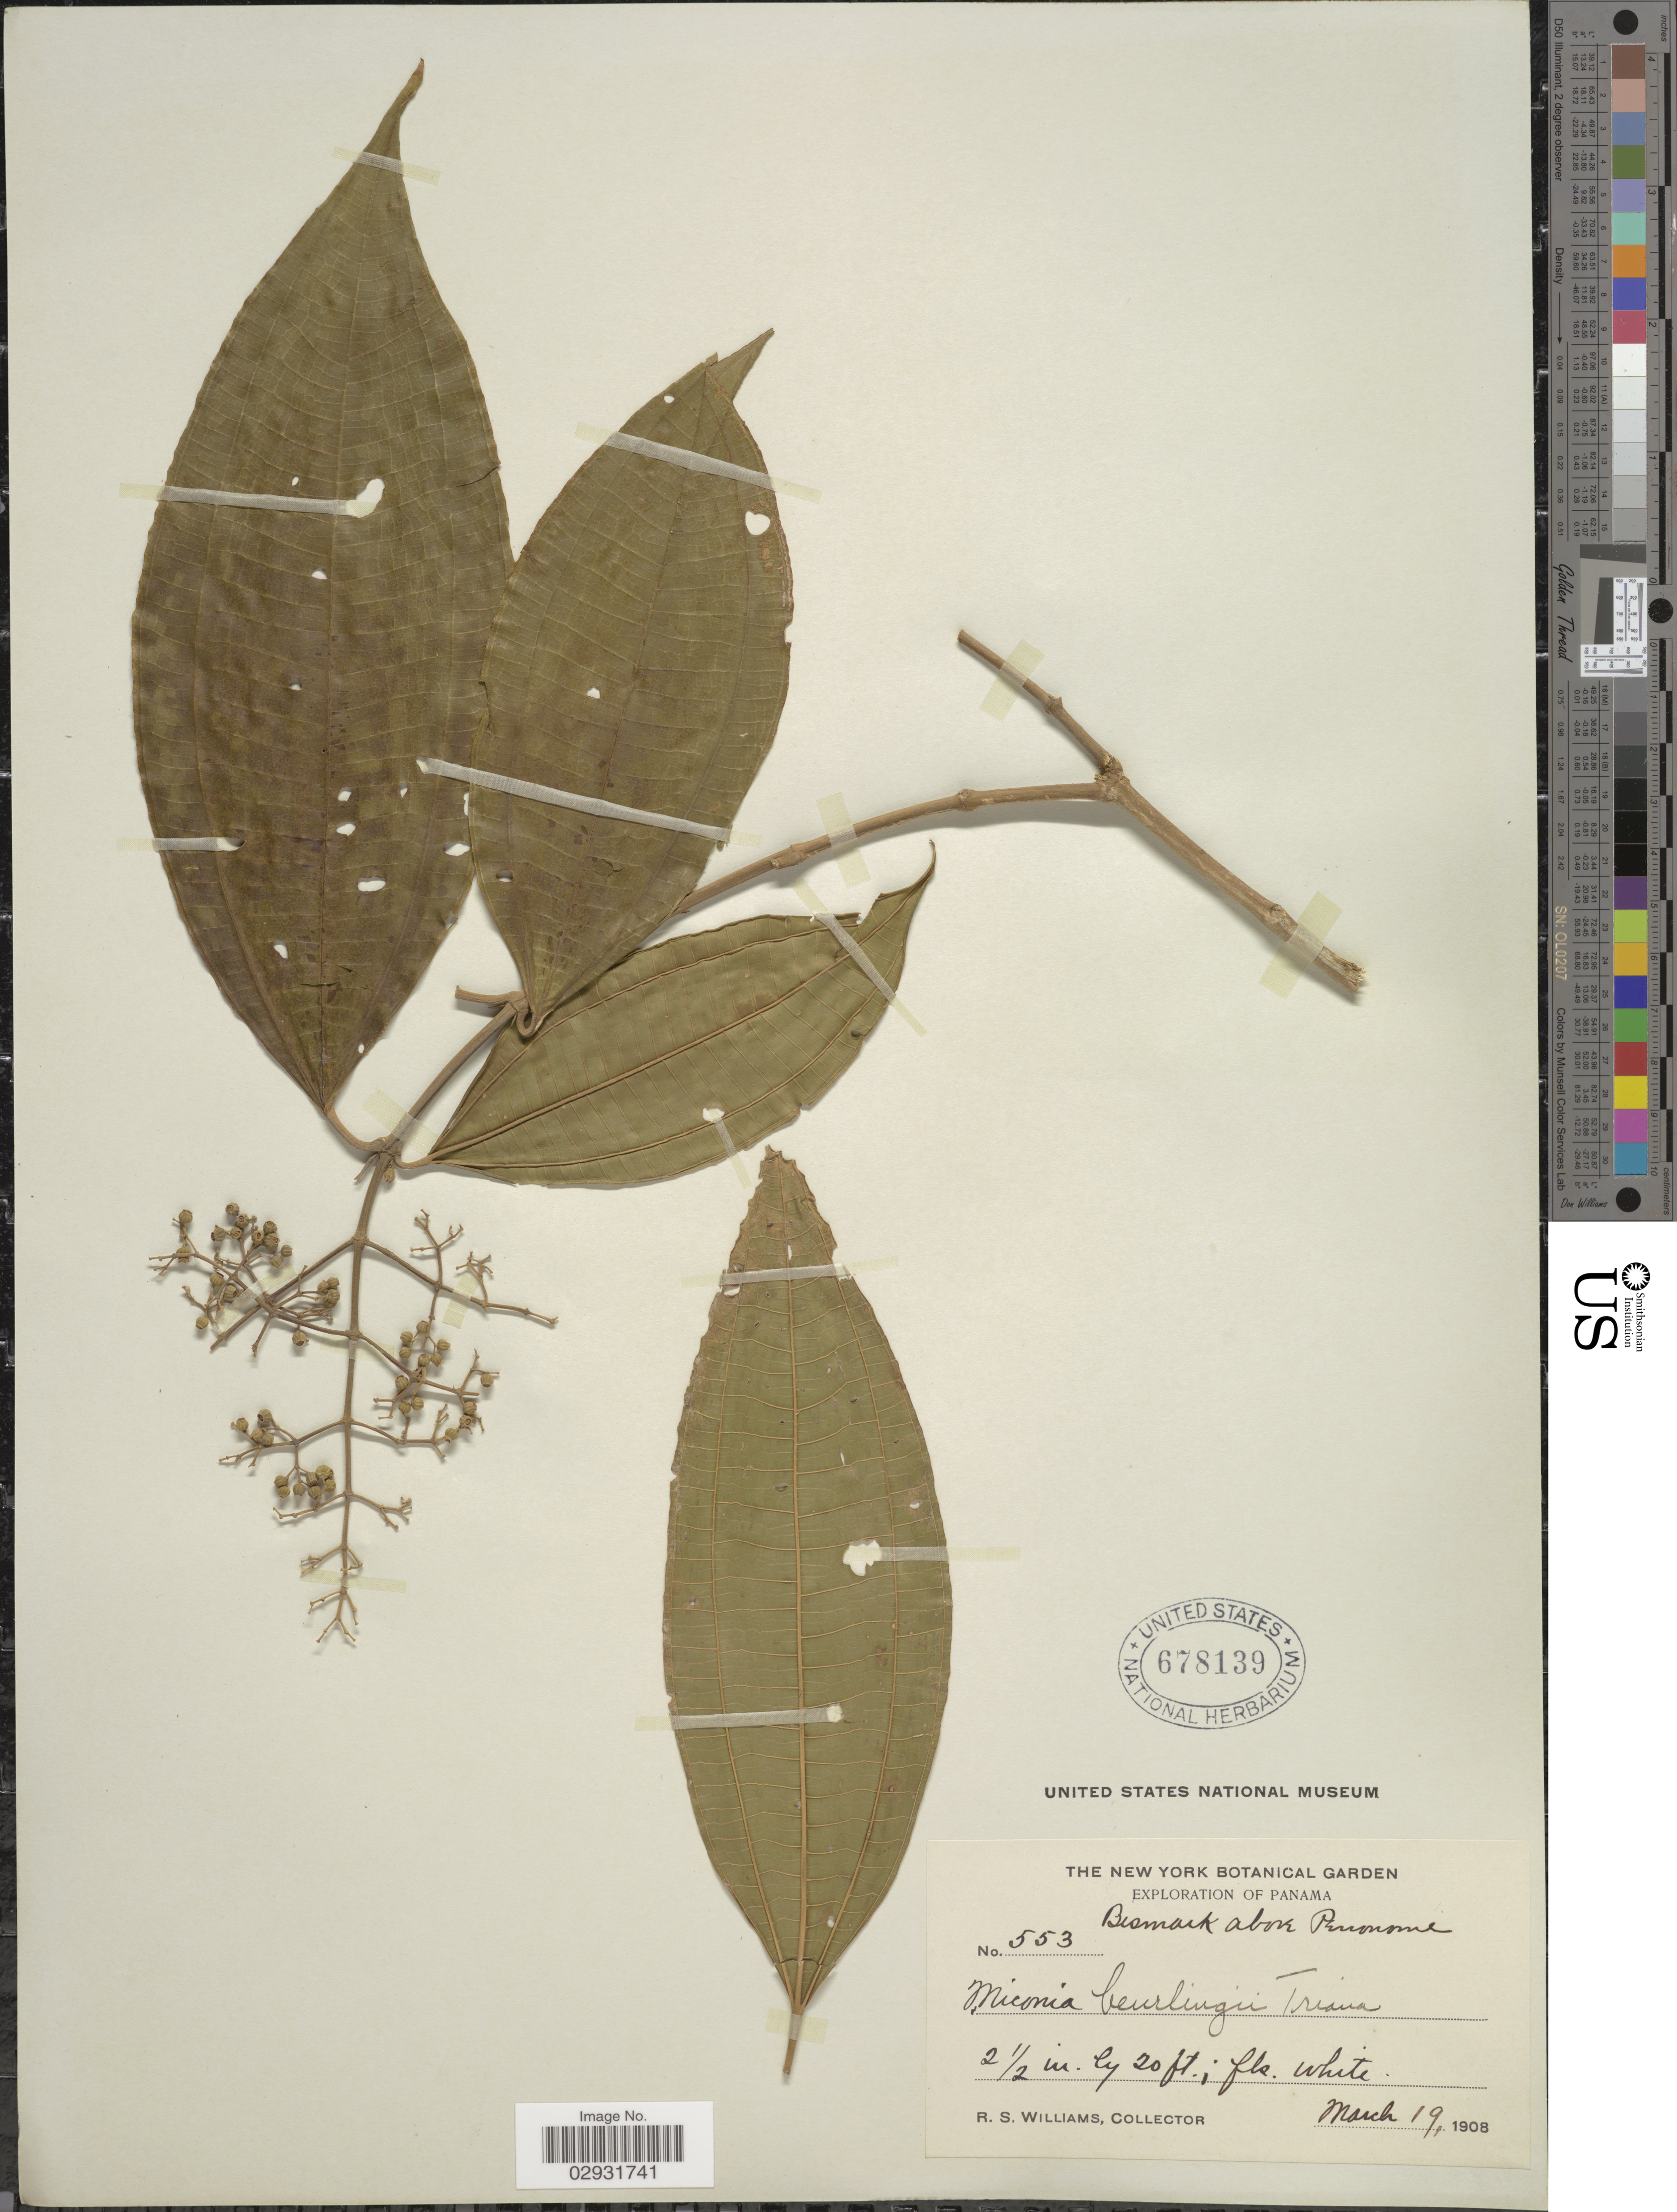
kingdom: Plantae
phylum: Tracheophyta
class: Magnoliopsida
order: Myrtales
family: Melastomataceae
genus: Miconia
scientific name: Miconia affinis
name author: DC.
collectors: R. S. Williams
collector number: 553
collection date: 1908-03-19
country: Panama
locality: Bismarck above Penonome.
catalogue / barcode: US 678139